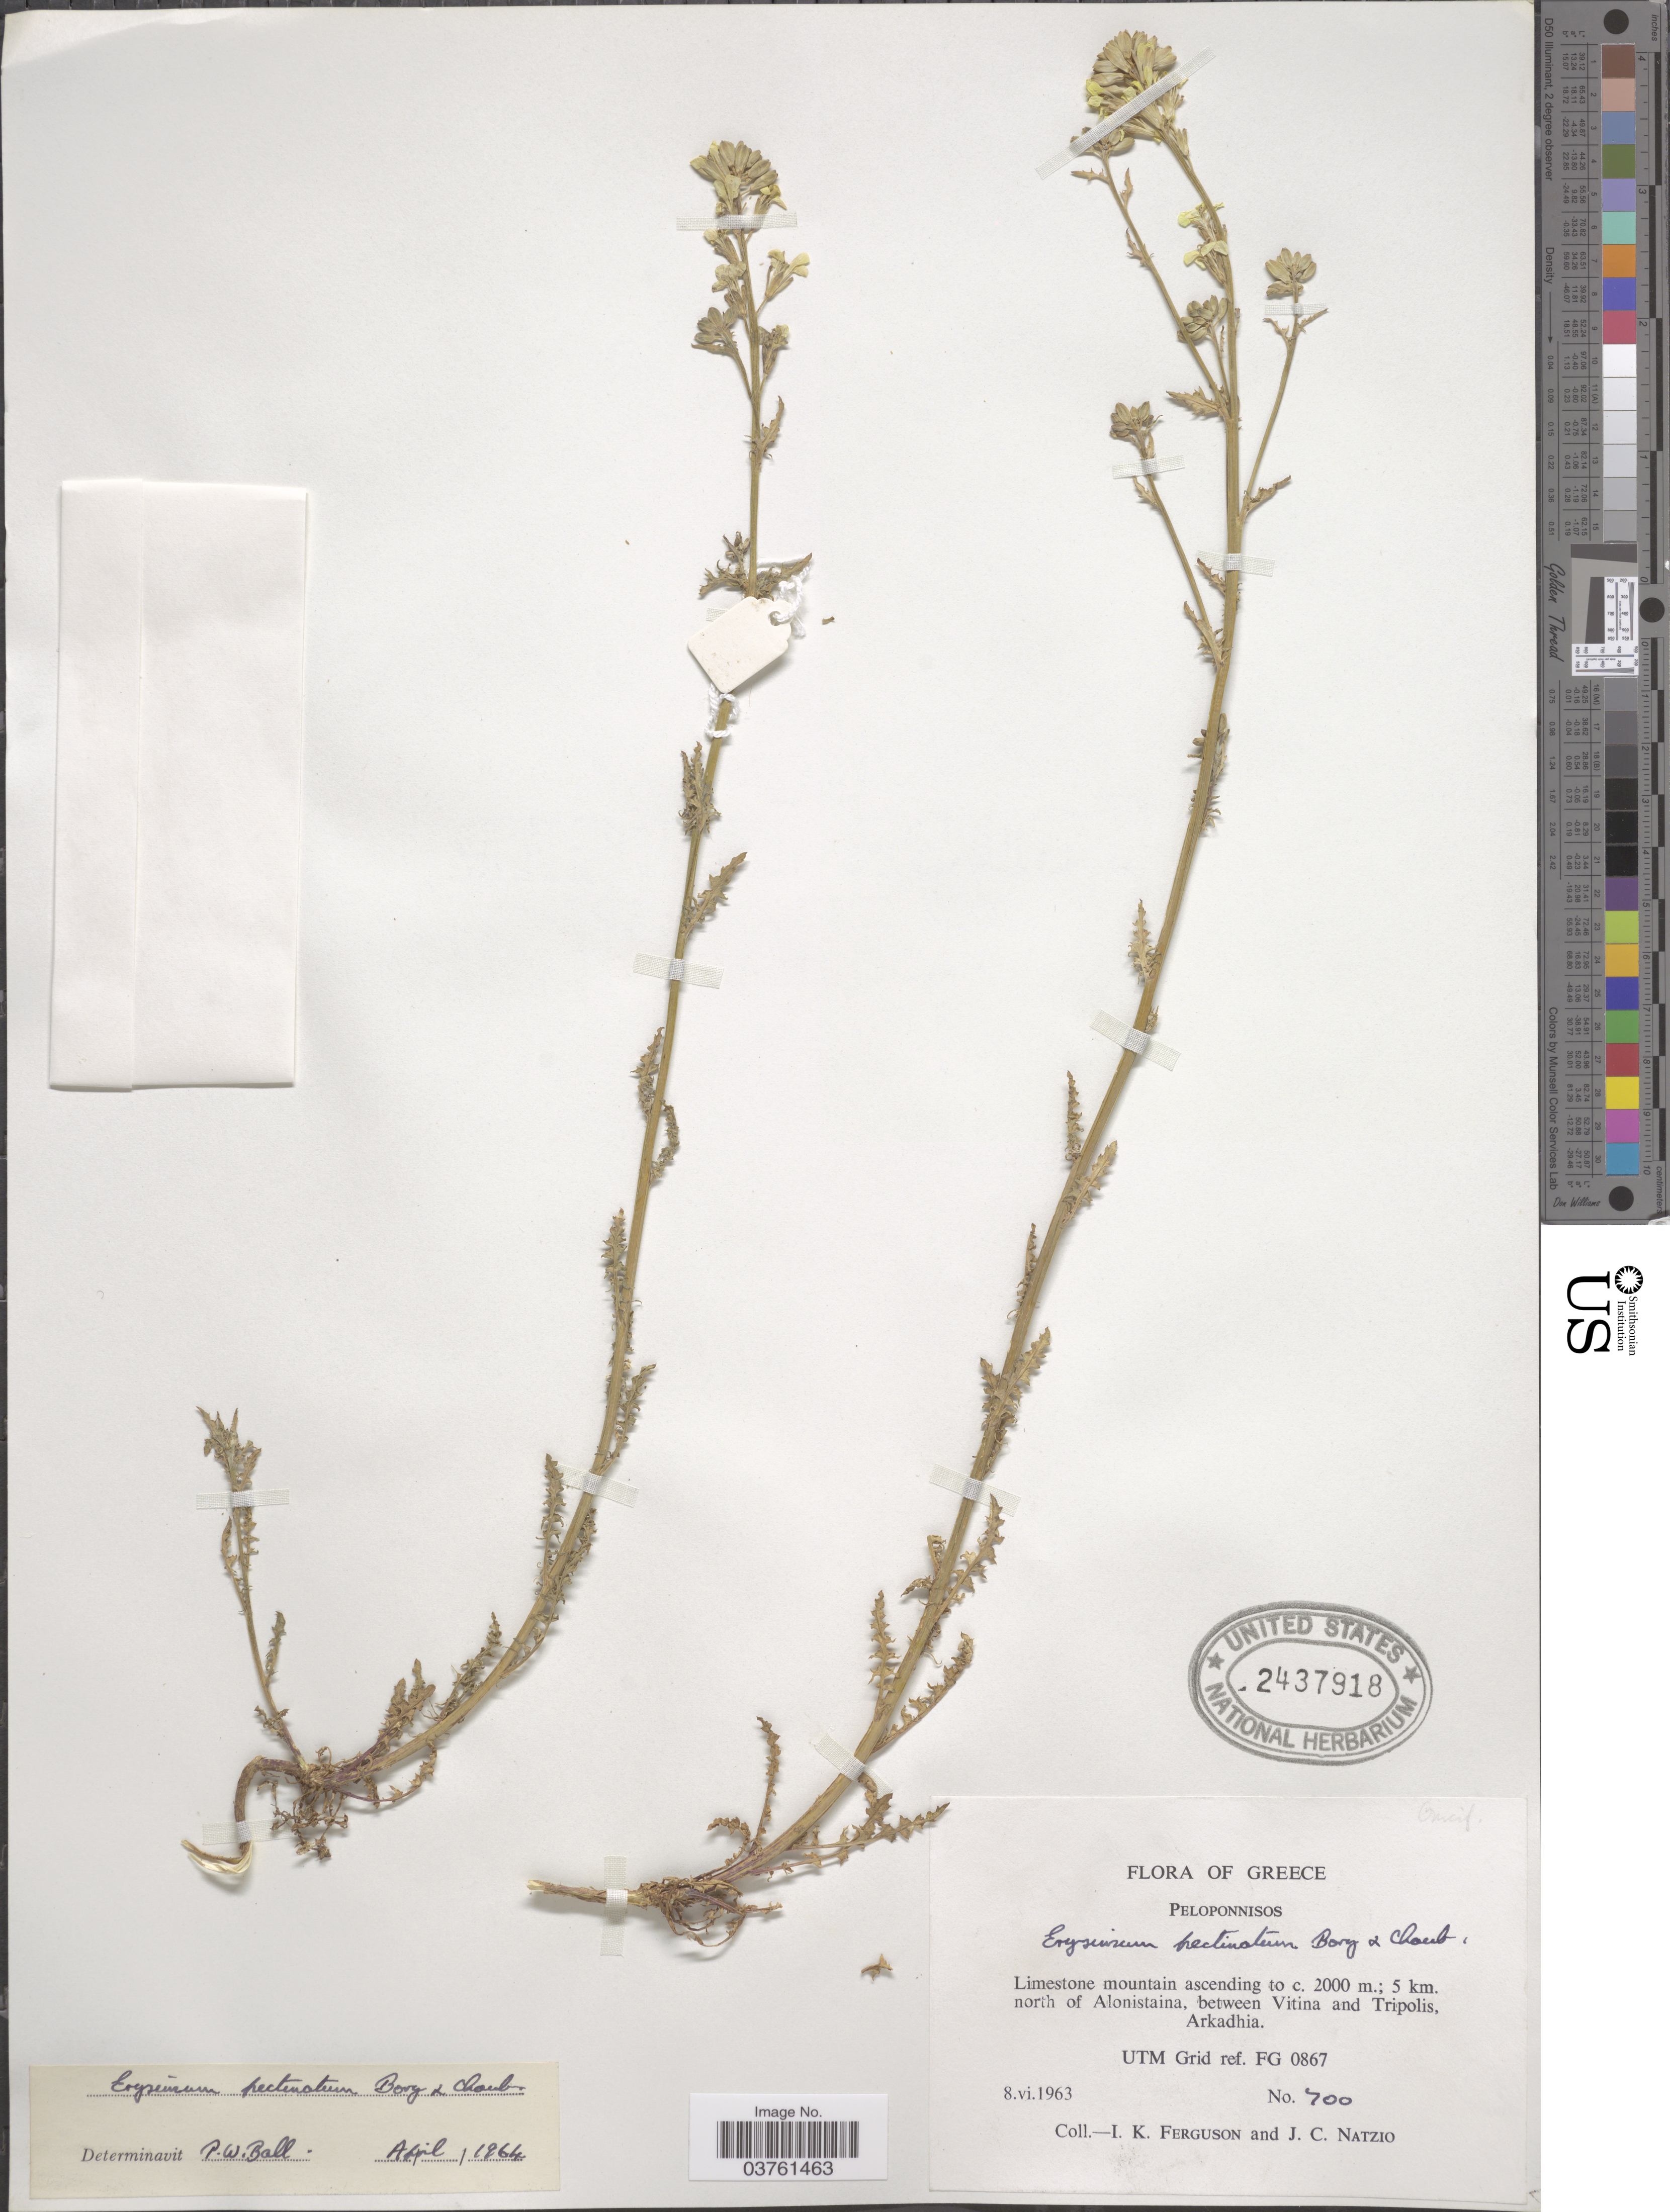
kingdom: Plantae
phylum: Tracheophyta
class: Magnoliopsida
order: Brassicales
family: Brassicaceae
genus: Erysimum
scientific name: Erysimum pectinatum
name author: Bory & Chaub.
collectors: I. K. Ferguson & J. Natzio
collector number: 700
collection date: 1963-06-08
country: Greece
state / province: Peloponnese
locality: Peloponnisos. 5 km. north of Alonistaina, between Vitina and Tripolis, Arkadhia. UTM Grid ref FG 0867.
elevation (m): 2000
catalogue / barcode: US 2437918